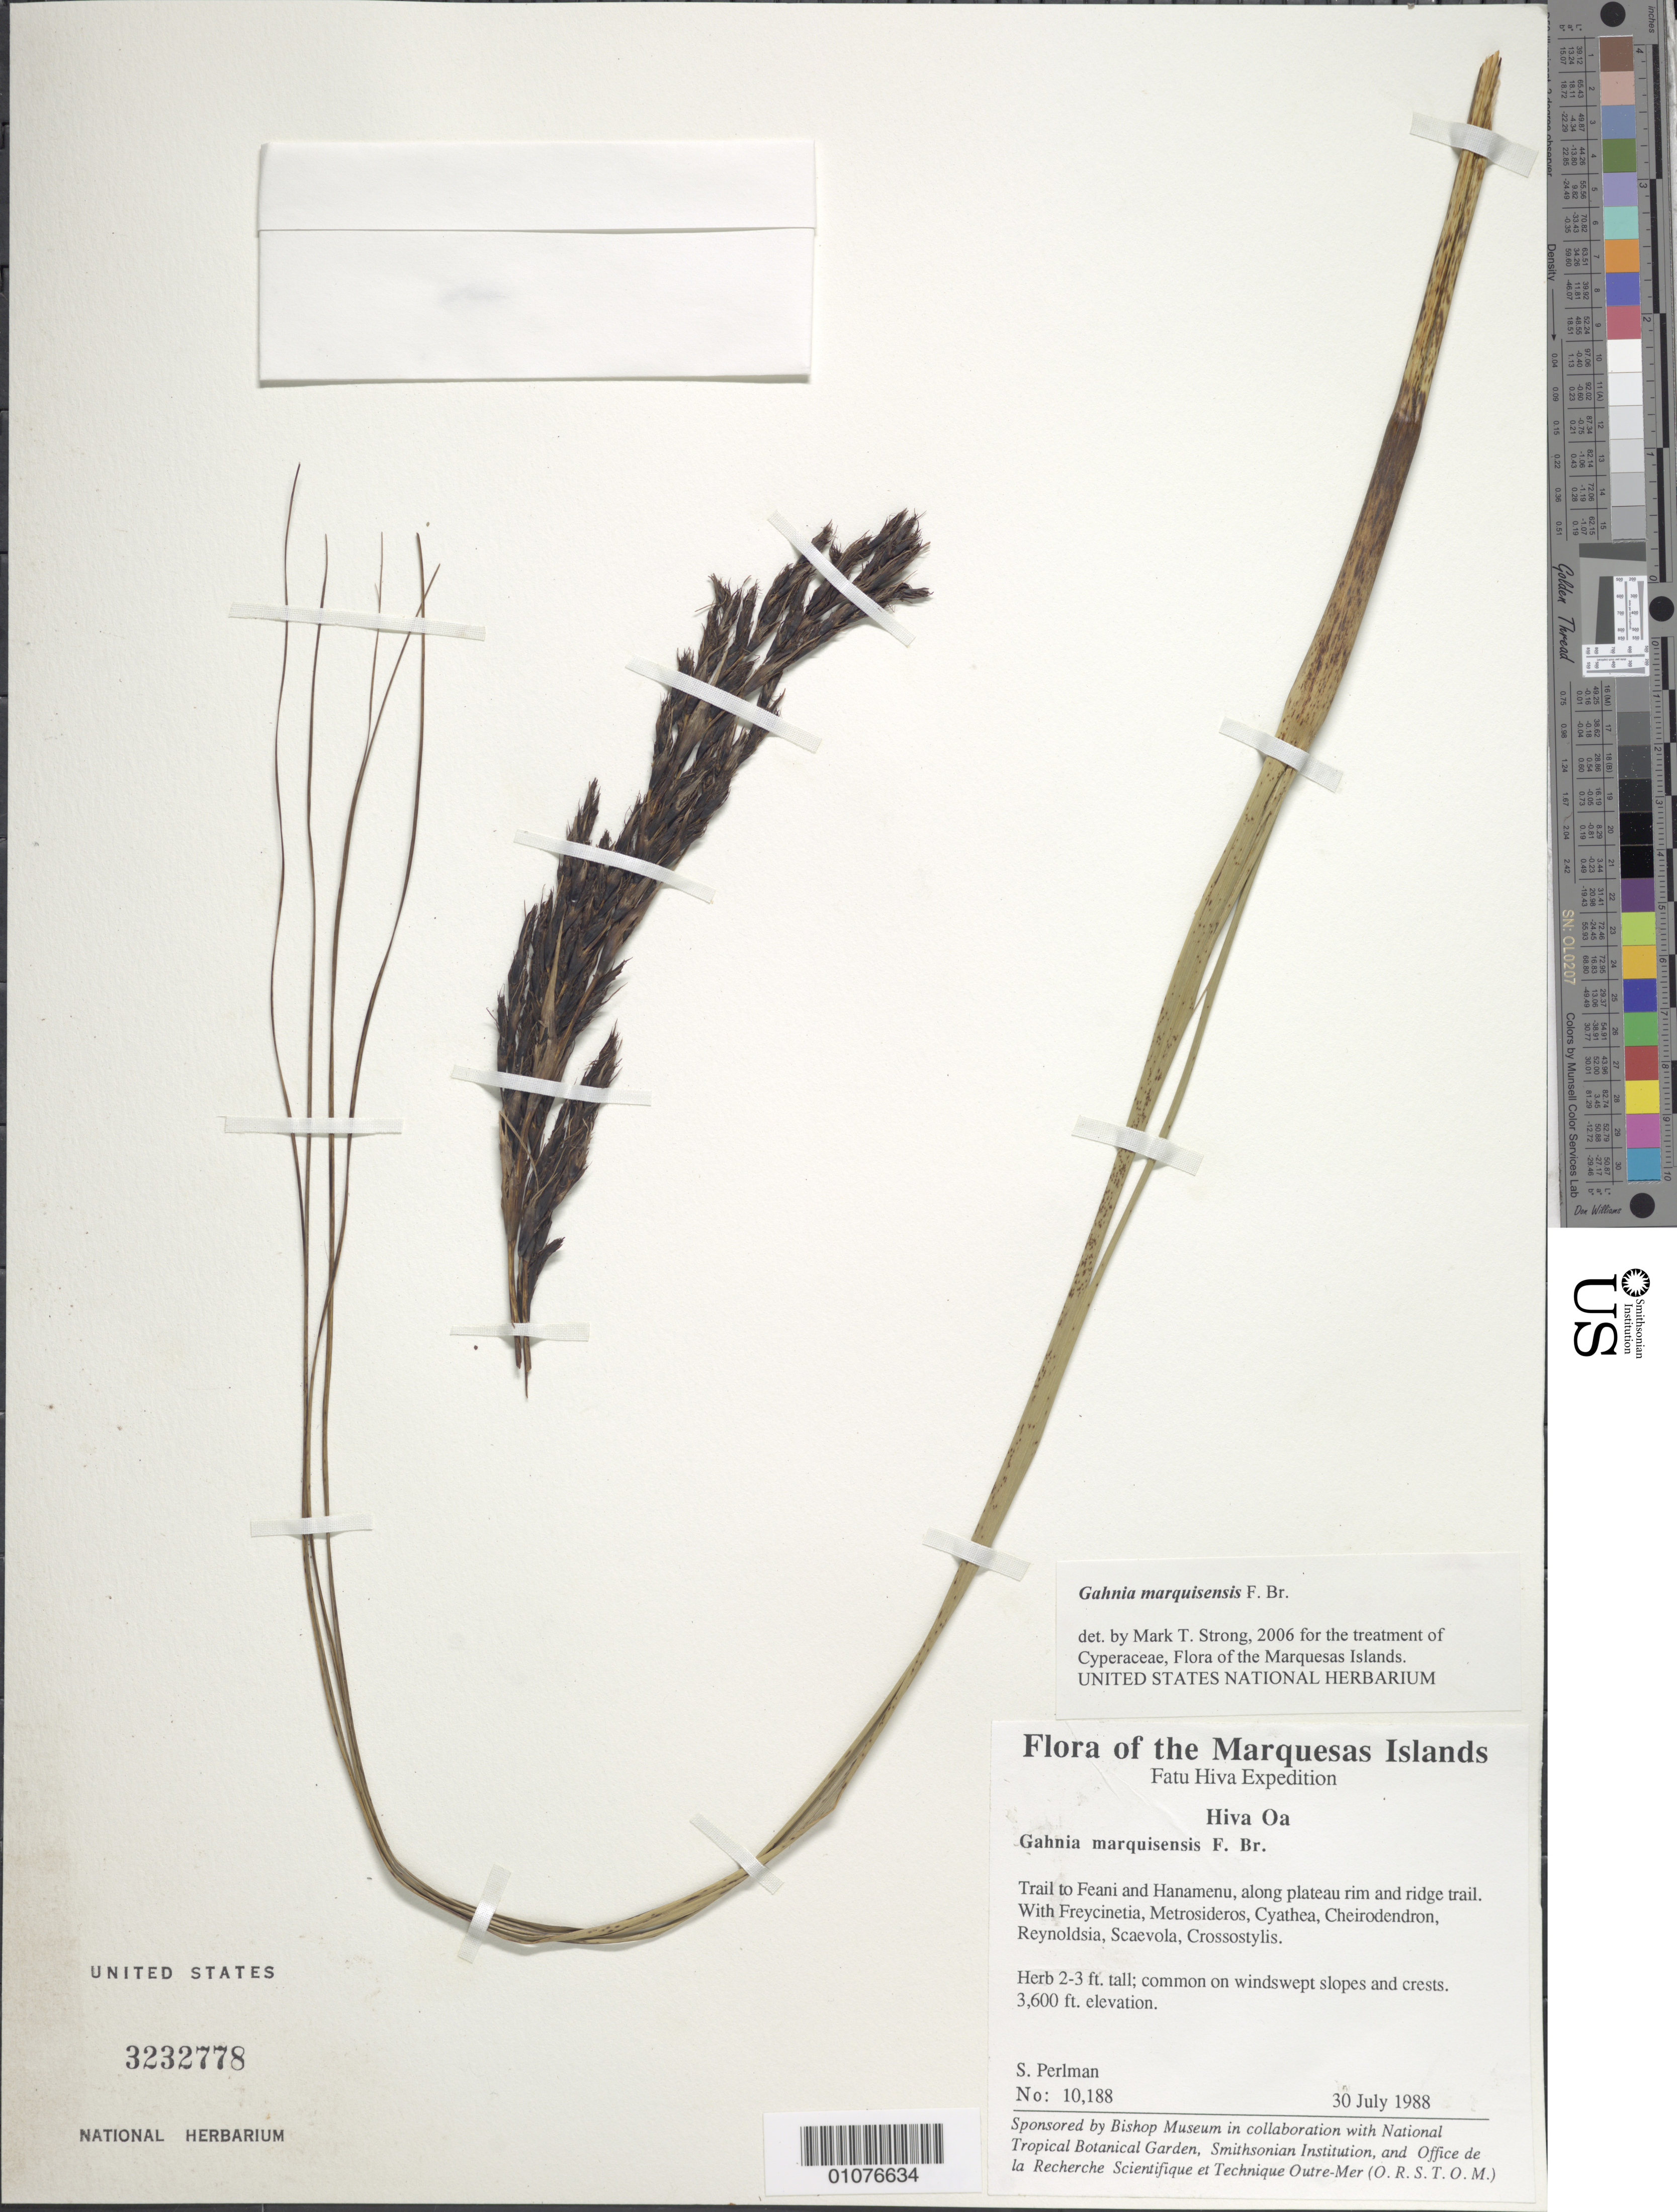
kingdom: Plantae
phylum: Tracheophyta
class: Liliopsida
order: Poales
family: Cyperaceae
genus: Gahnia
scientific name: Gahnia marquisensis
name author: F. Br.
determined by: Lorence, David H., (PTBG), National Tropical Botanical Garden (UNITED STATES)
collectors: S. P. Perlman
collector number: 10188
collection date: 1988-07-30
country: French Polynesia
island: Hiva Oa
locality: Trail to Feani and Hanamenu, along plateau rim and ridge trail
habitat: Windswept slopes and crest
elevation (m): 1097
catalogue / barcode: US 3232778